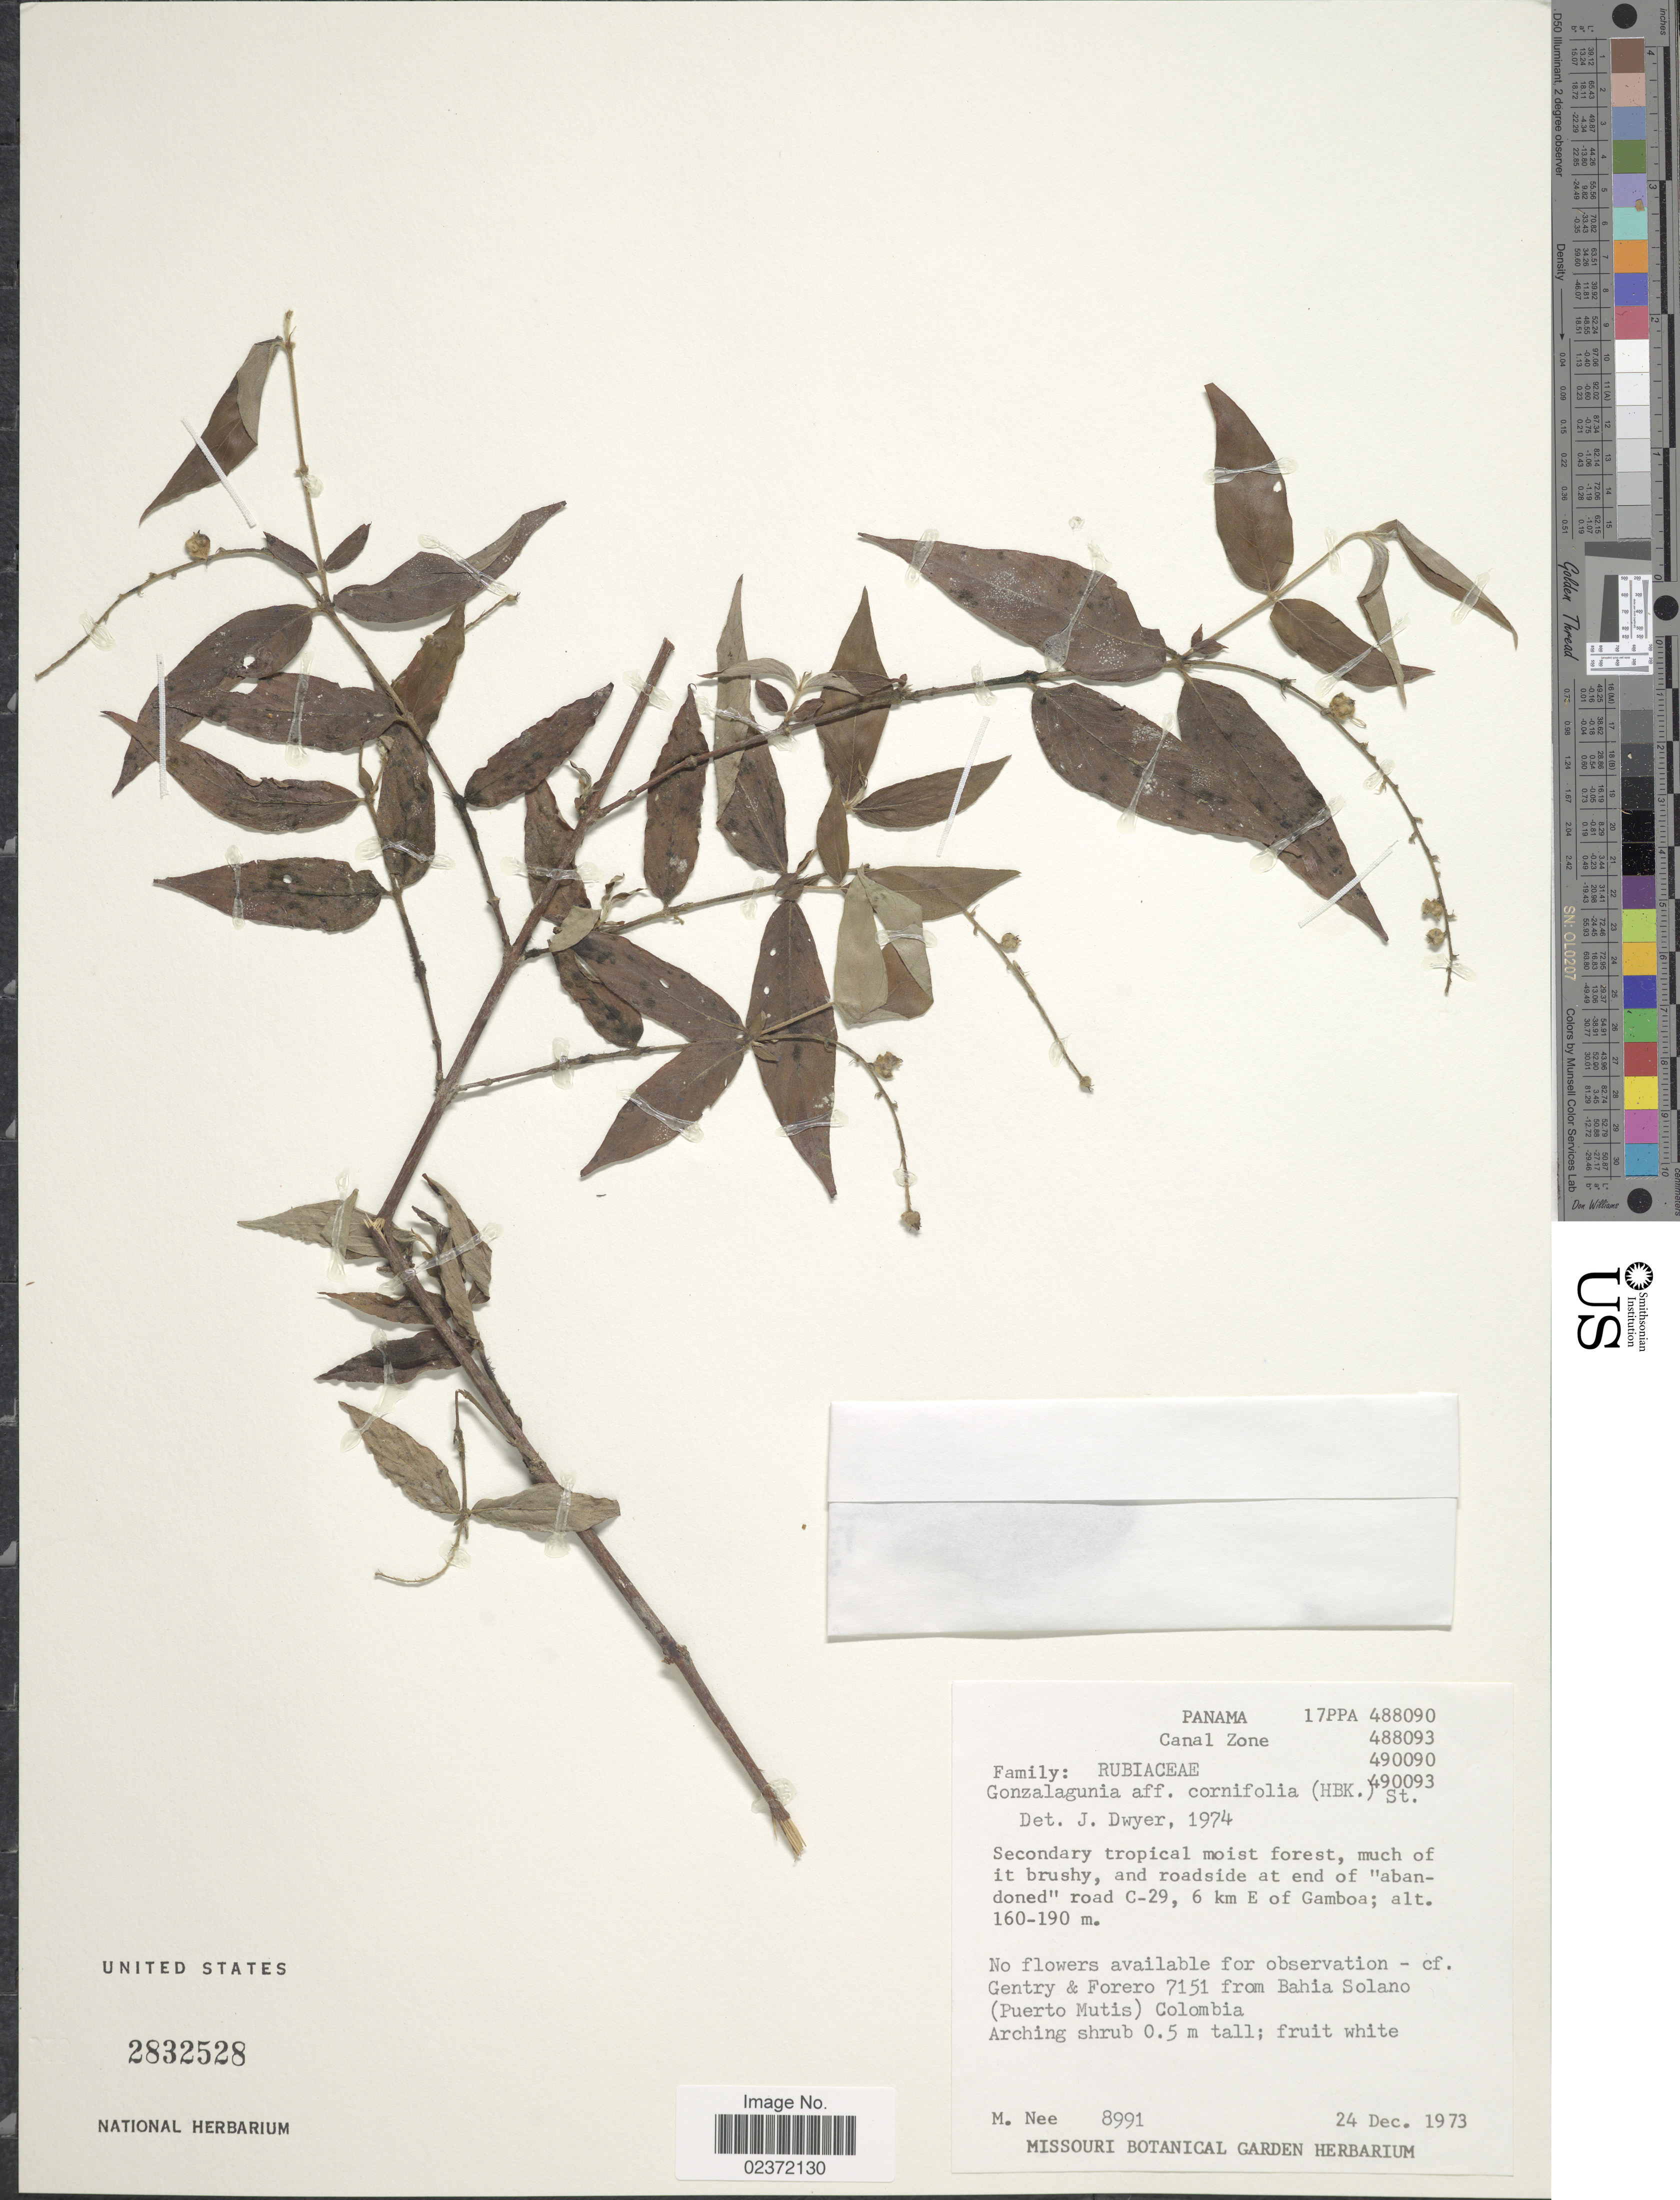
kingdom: Plantae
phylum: Tracheophyta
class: Magnoliopsida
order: Gentianales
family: Rubiaceae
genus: Gonzalagunia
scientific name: Gonzalagunia cornifolia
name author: (Kunth) Standl.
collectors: M. Nee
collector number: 8991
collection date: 1973-12-24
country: Panama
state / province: Colón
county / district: Canal Zone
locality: Canal Zone, road C-29, 6 km E of Gamboa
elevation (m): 160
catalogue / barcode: US 2832528